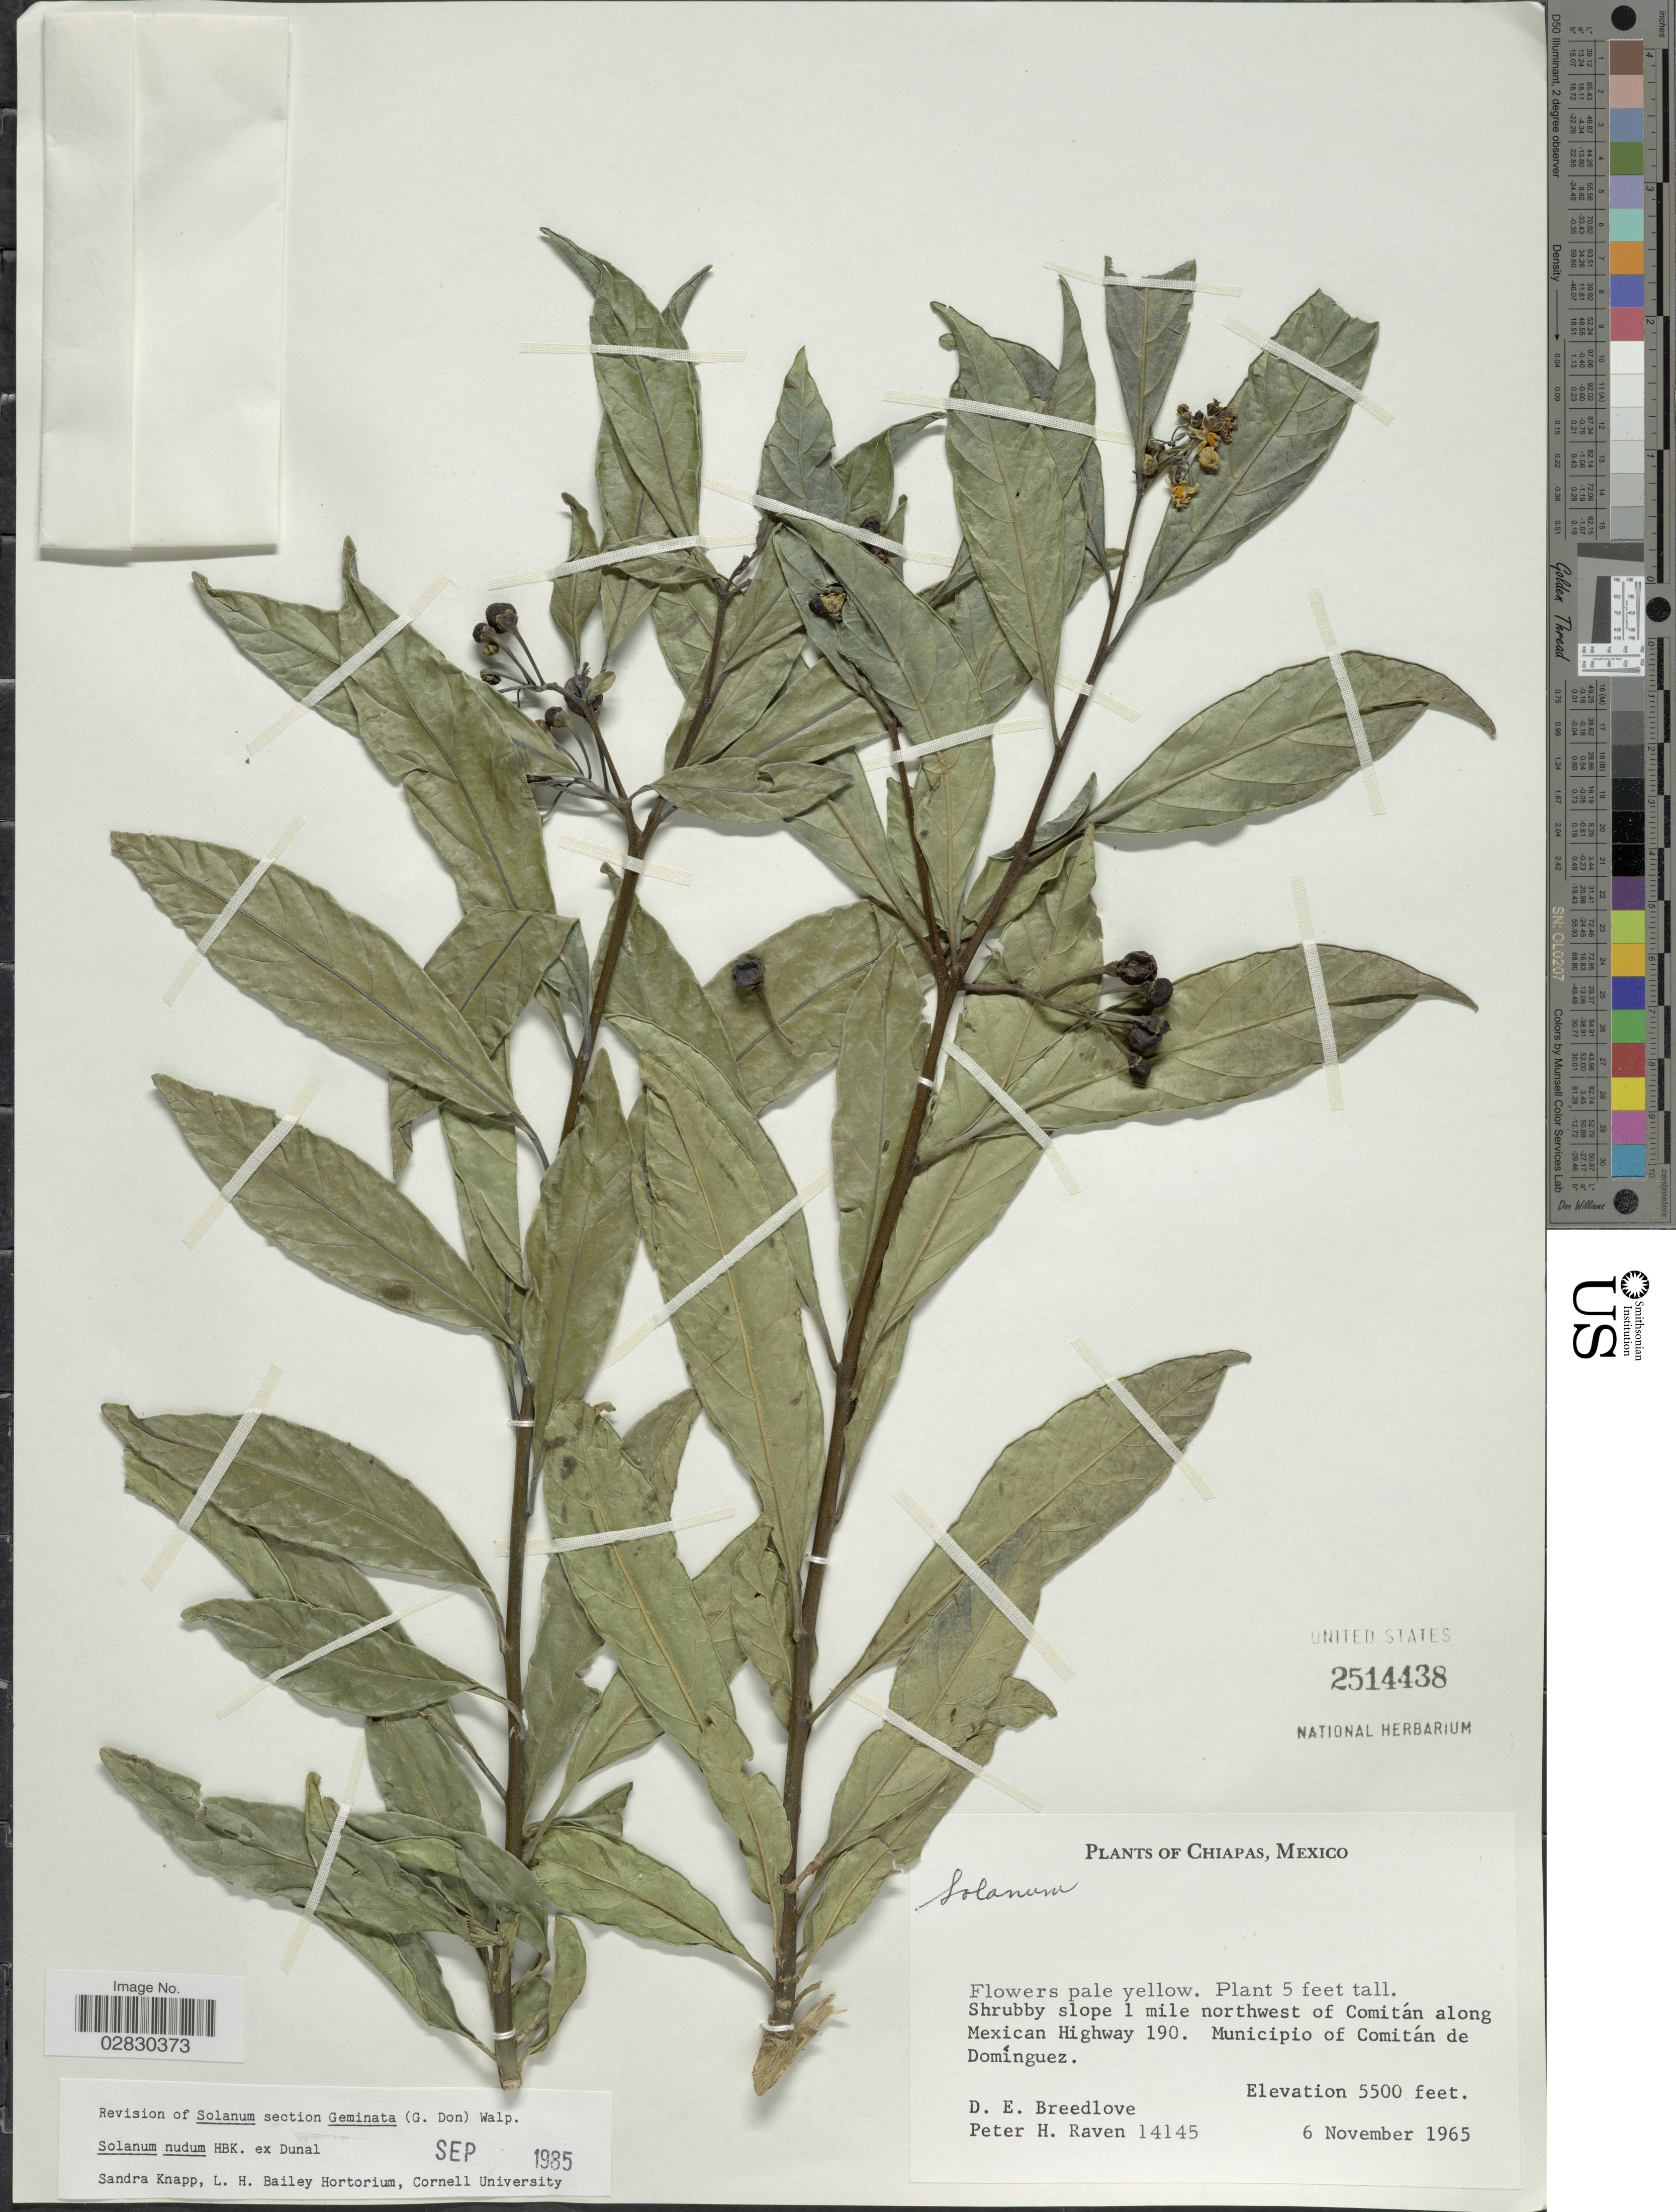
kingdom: Plantae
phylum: Tracheophyta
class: Magnoliopsida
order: Solanales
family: Solanaceae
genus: Solanum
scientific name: Solanum nudum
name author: Humb. & Bonpl. ex Dunal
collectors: D. E. Breedlove & P. Raven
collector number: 14145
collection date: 1965-11-06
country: Mexico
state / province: Chiapas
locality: Shrubby slope 1 mile northwest of Comitán along Mexican Highway 190. Municipio of Comitán de Domínguez.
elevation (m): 1676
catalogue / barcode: US 2514438